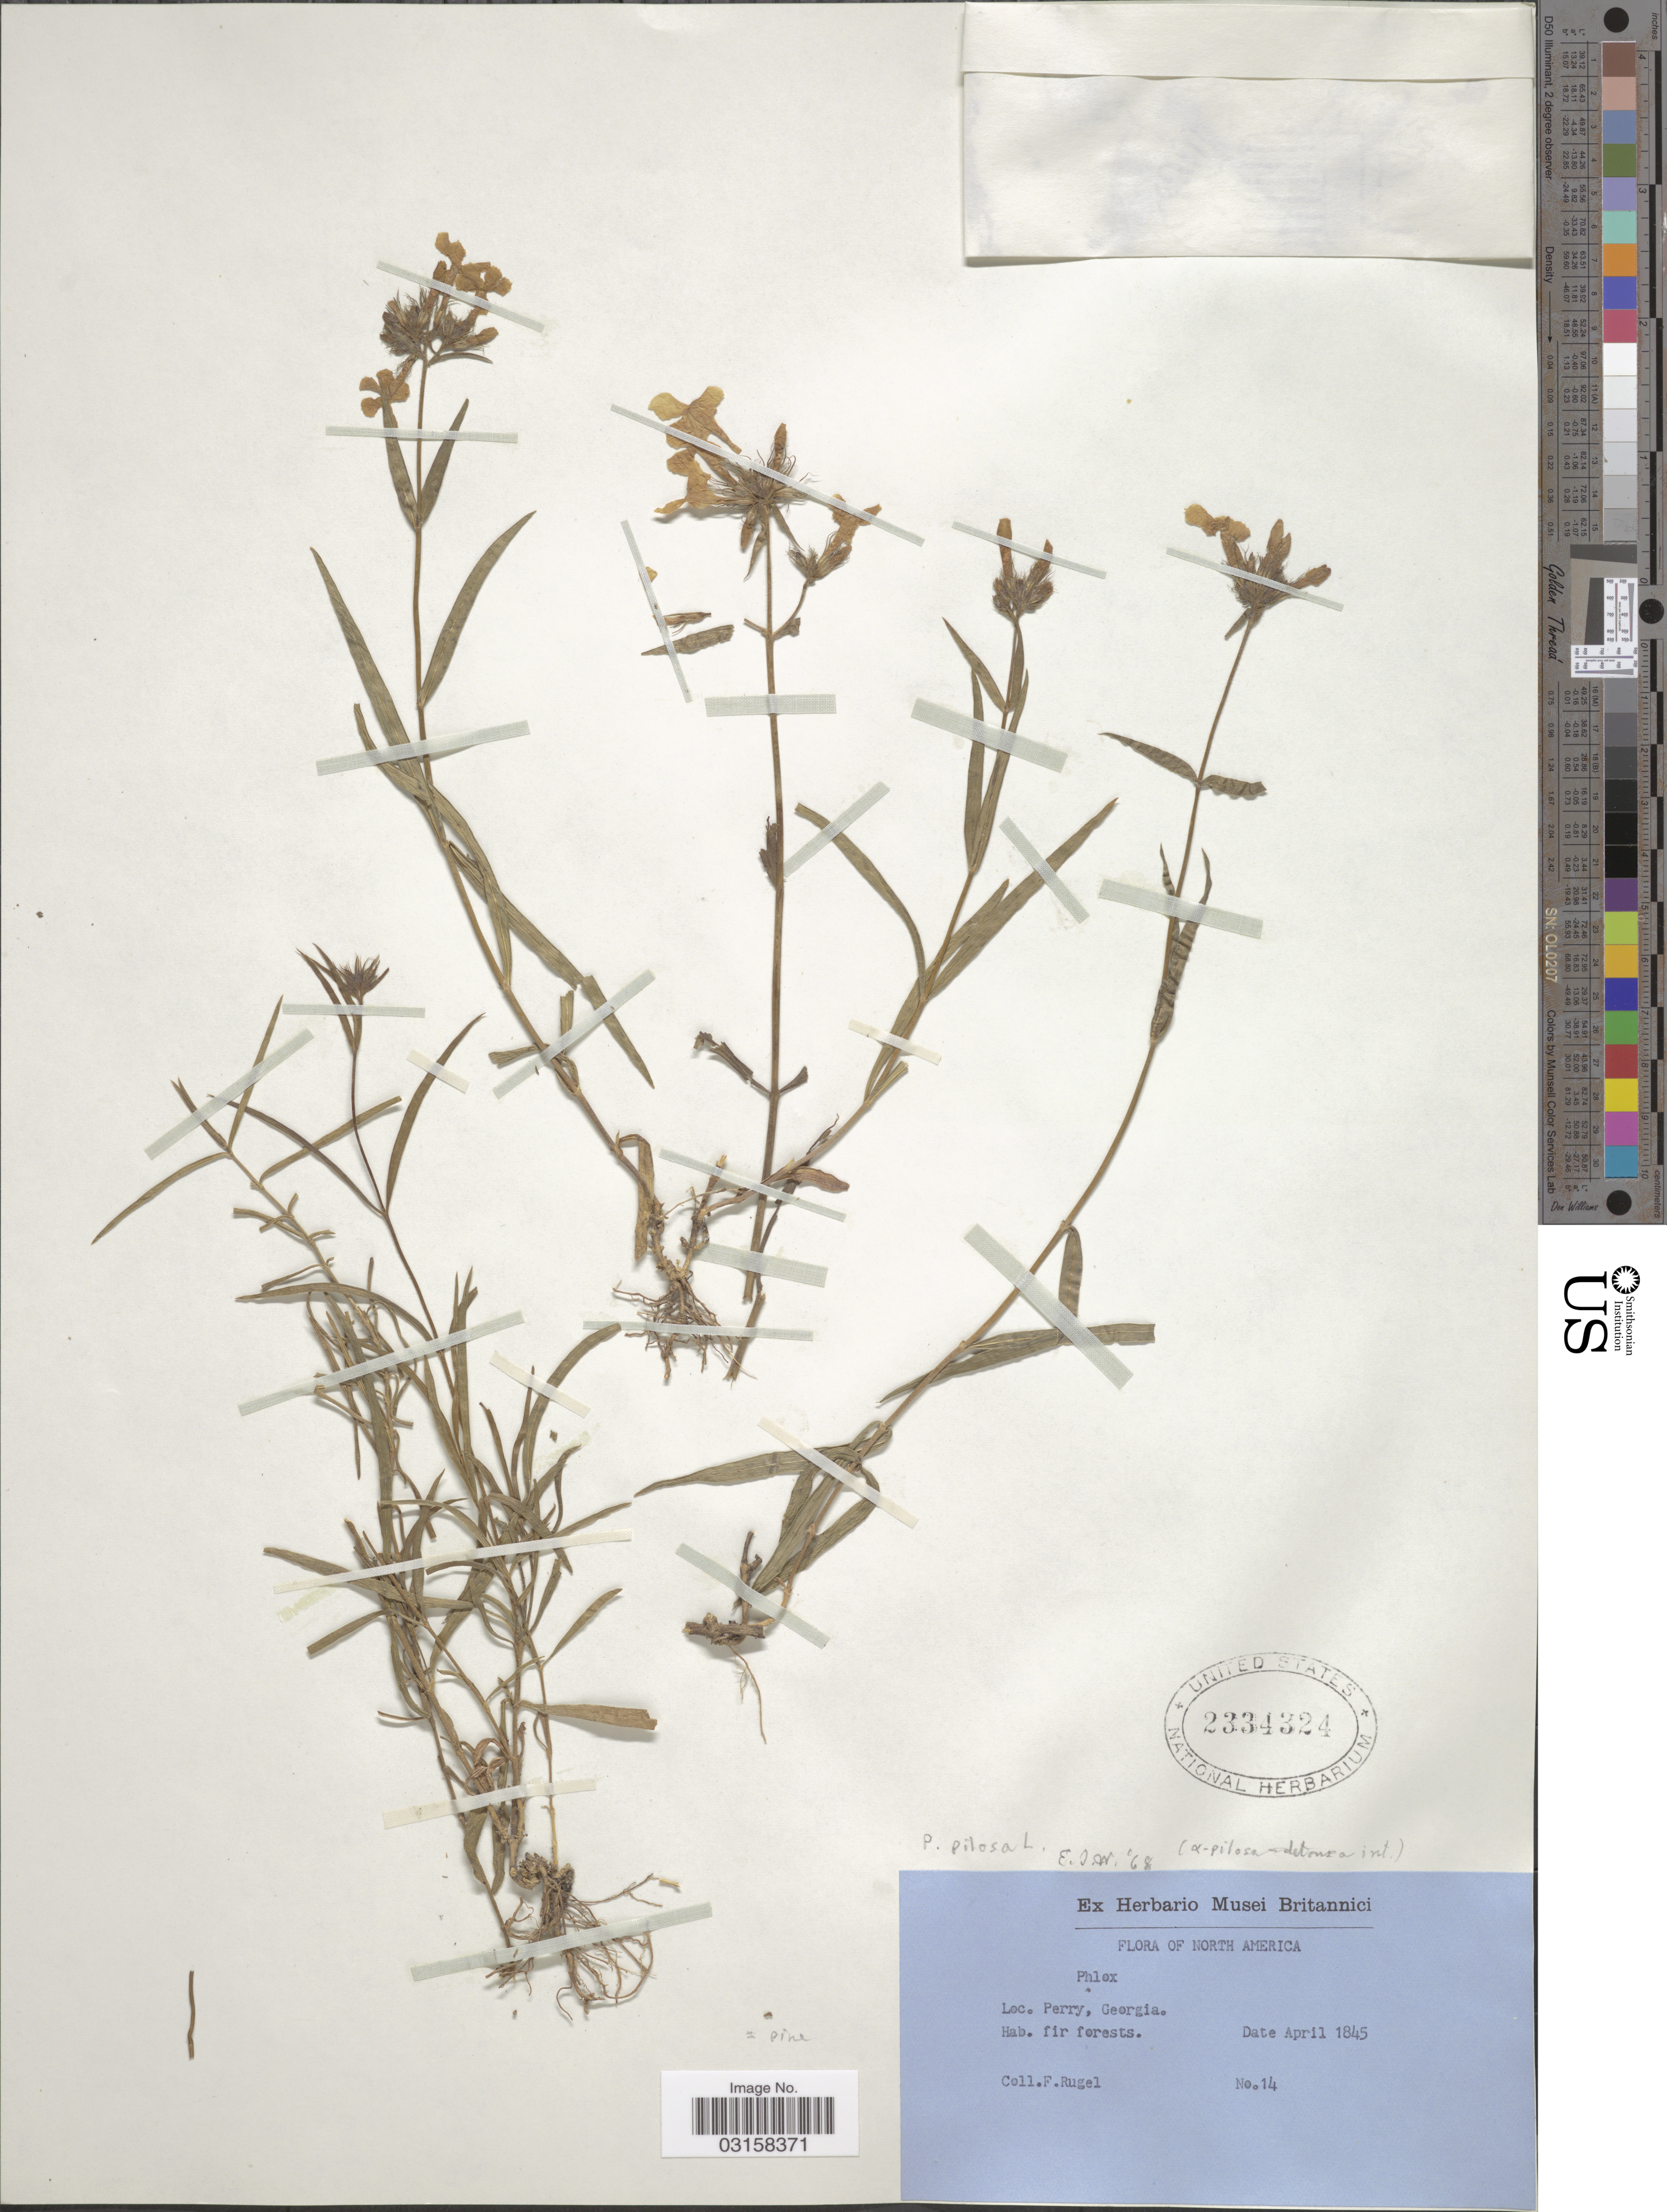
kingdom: Plantae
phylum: Tracheophyta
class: Magnoliopsida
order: Ericales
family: Polemoniaceae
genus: Phlox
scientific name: Phlox pilosa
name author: L.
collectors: F. Rugel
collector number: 14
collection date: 1845-04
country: United States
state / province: Georgia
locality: Perry.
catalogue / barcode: US 2334324